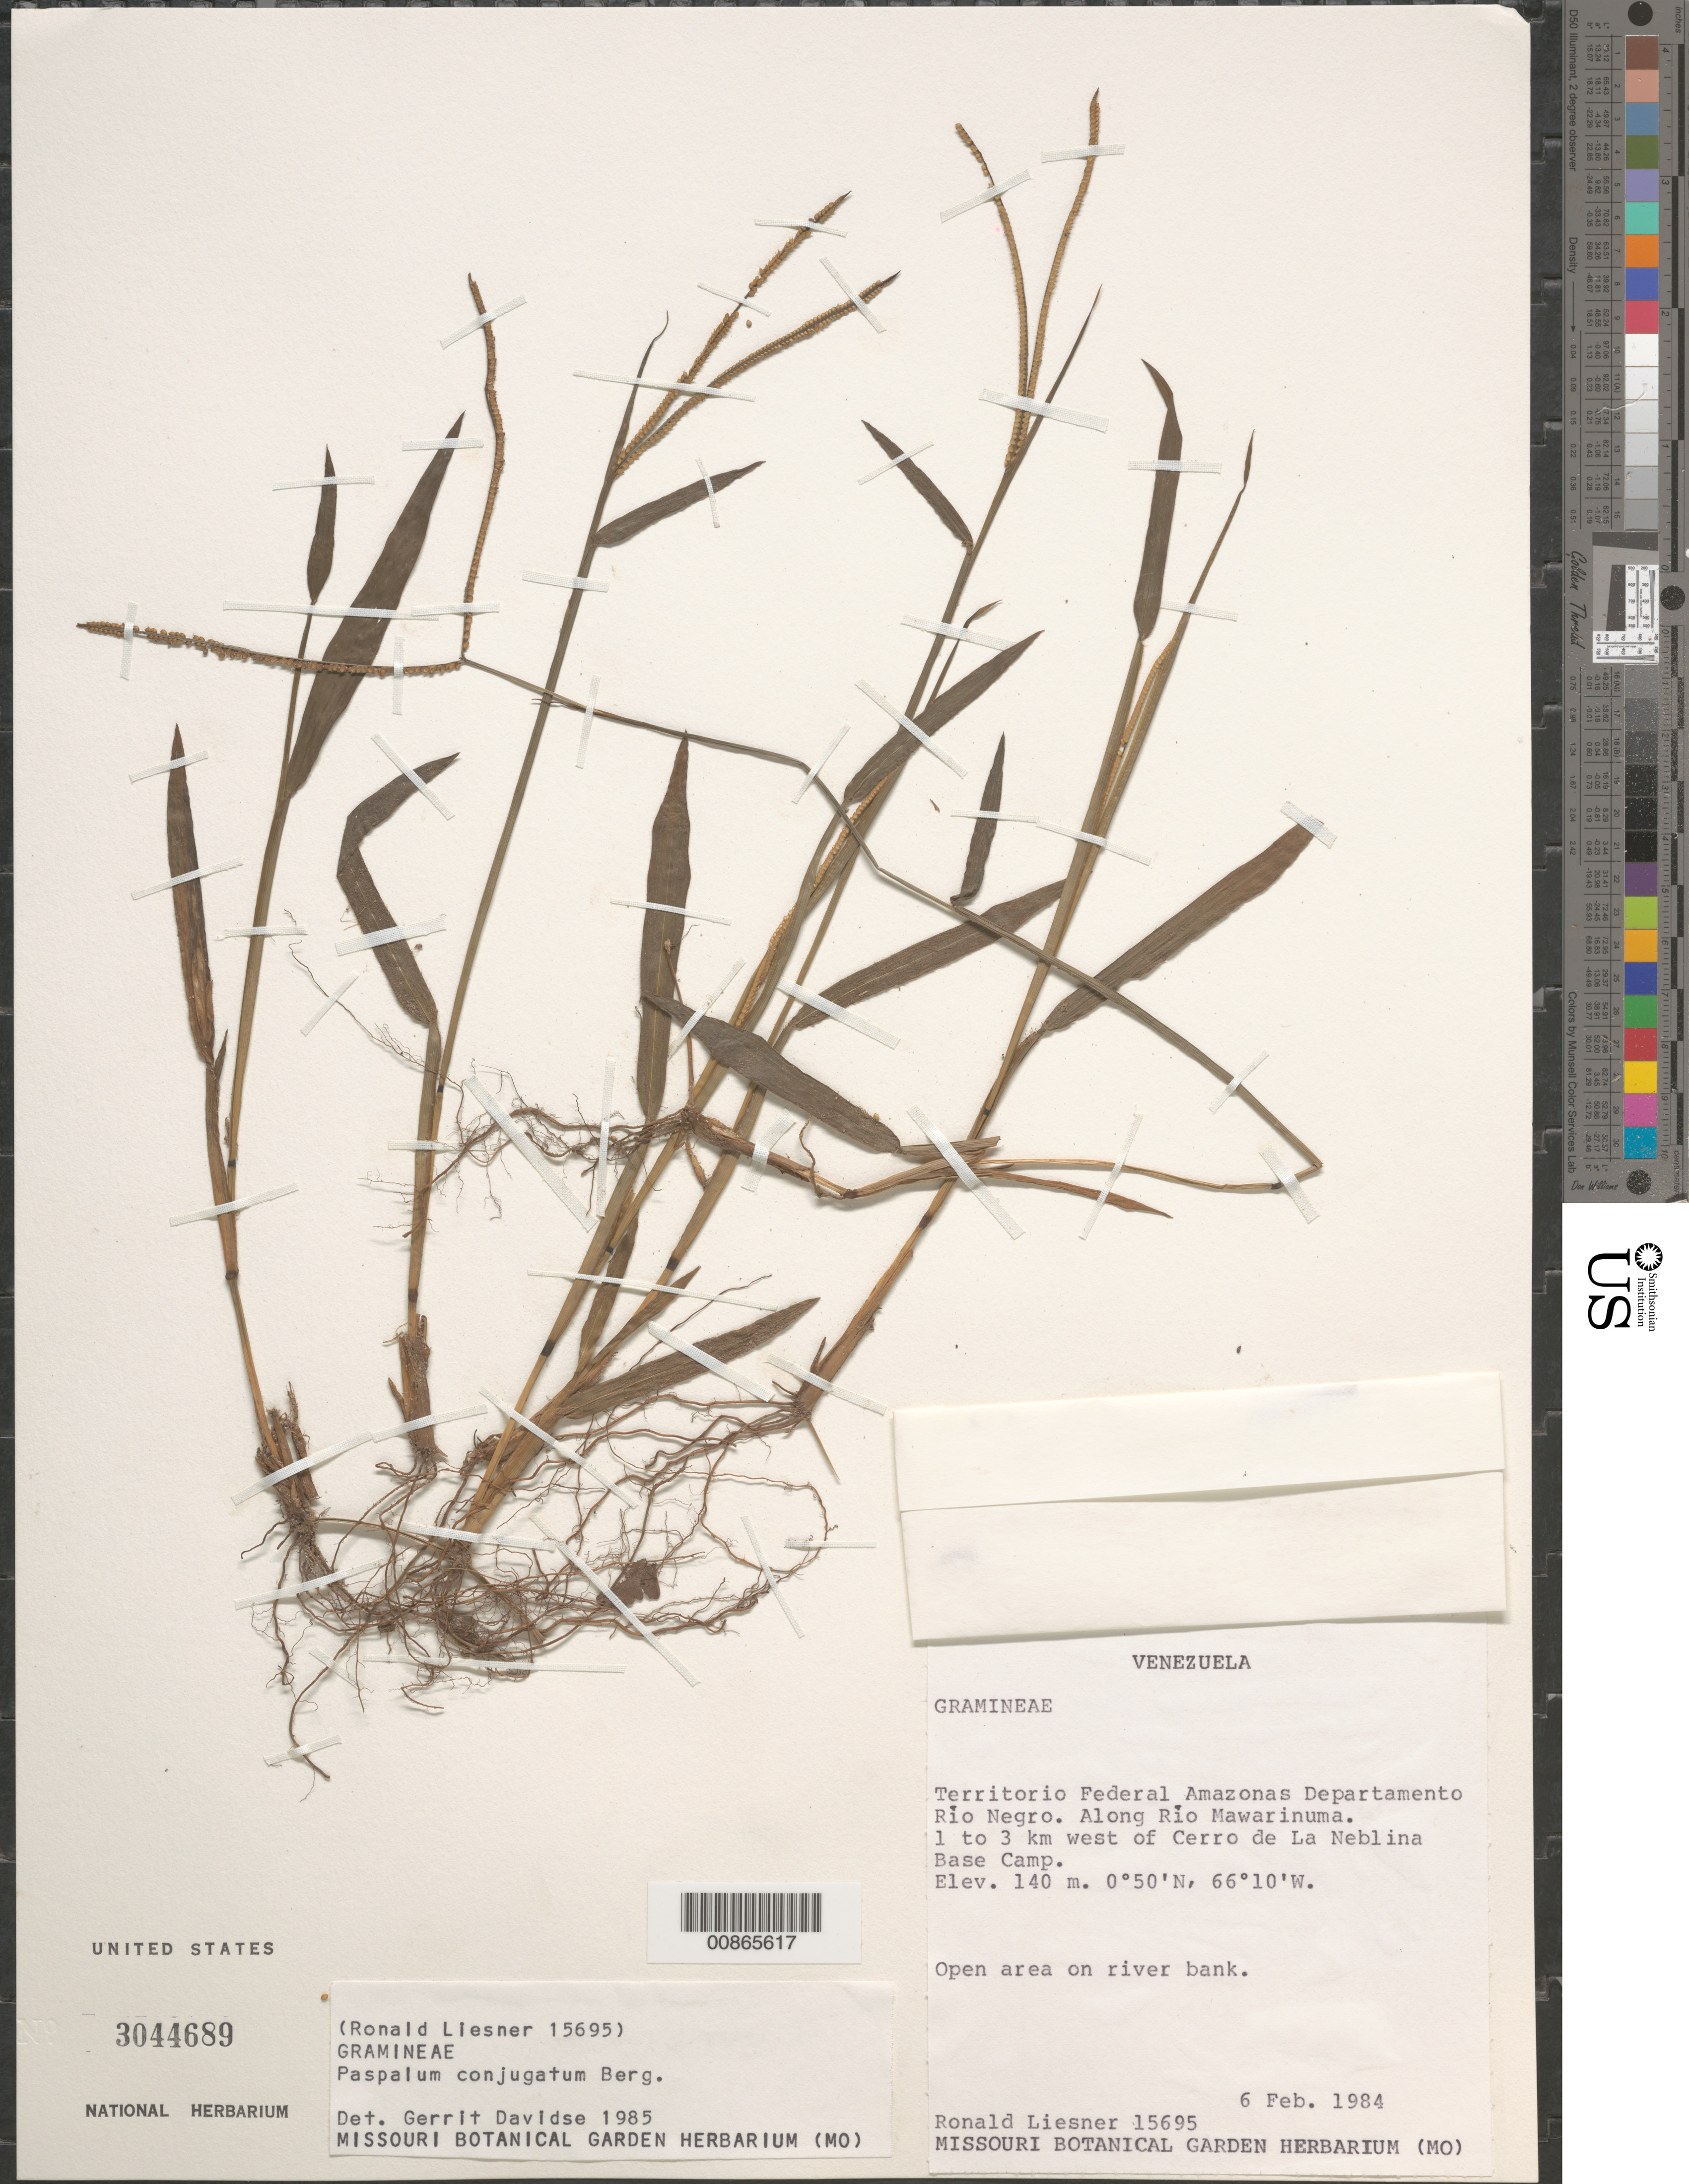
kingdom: Plantae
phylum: Tracheophyta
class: Liliopsida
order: Poales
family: Poaceae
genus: Paspalum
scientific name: Paspalum conjugatum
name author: P.J. Bergius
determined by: Davidse, Gerrit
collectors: R. L. Liesner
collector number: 15695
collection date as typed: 6-Feb-84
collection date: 1984-02-06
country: Venezuela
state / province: Amazonas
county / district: Río Negro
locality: Río Mawarinuma, 1-3 km W of Cerro de La Neblina Base Camp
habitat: Open area on river bank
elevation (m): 140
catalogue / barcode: US 3044689